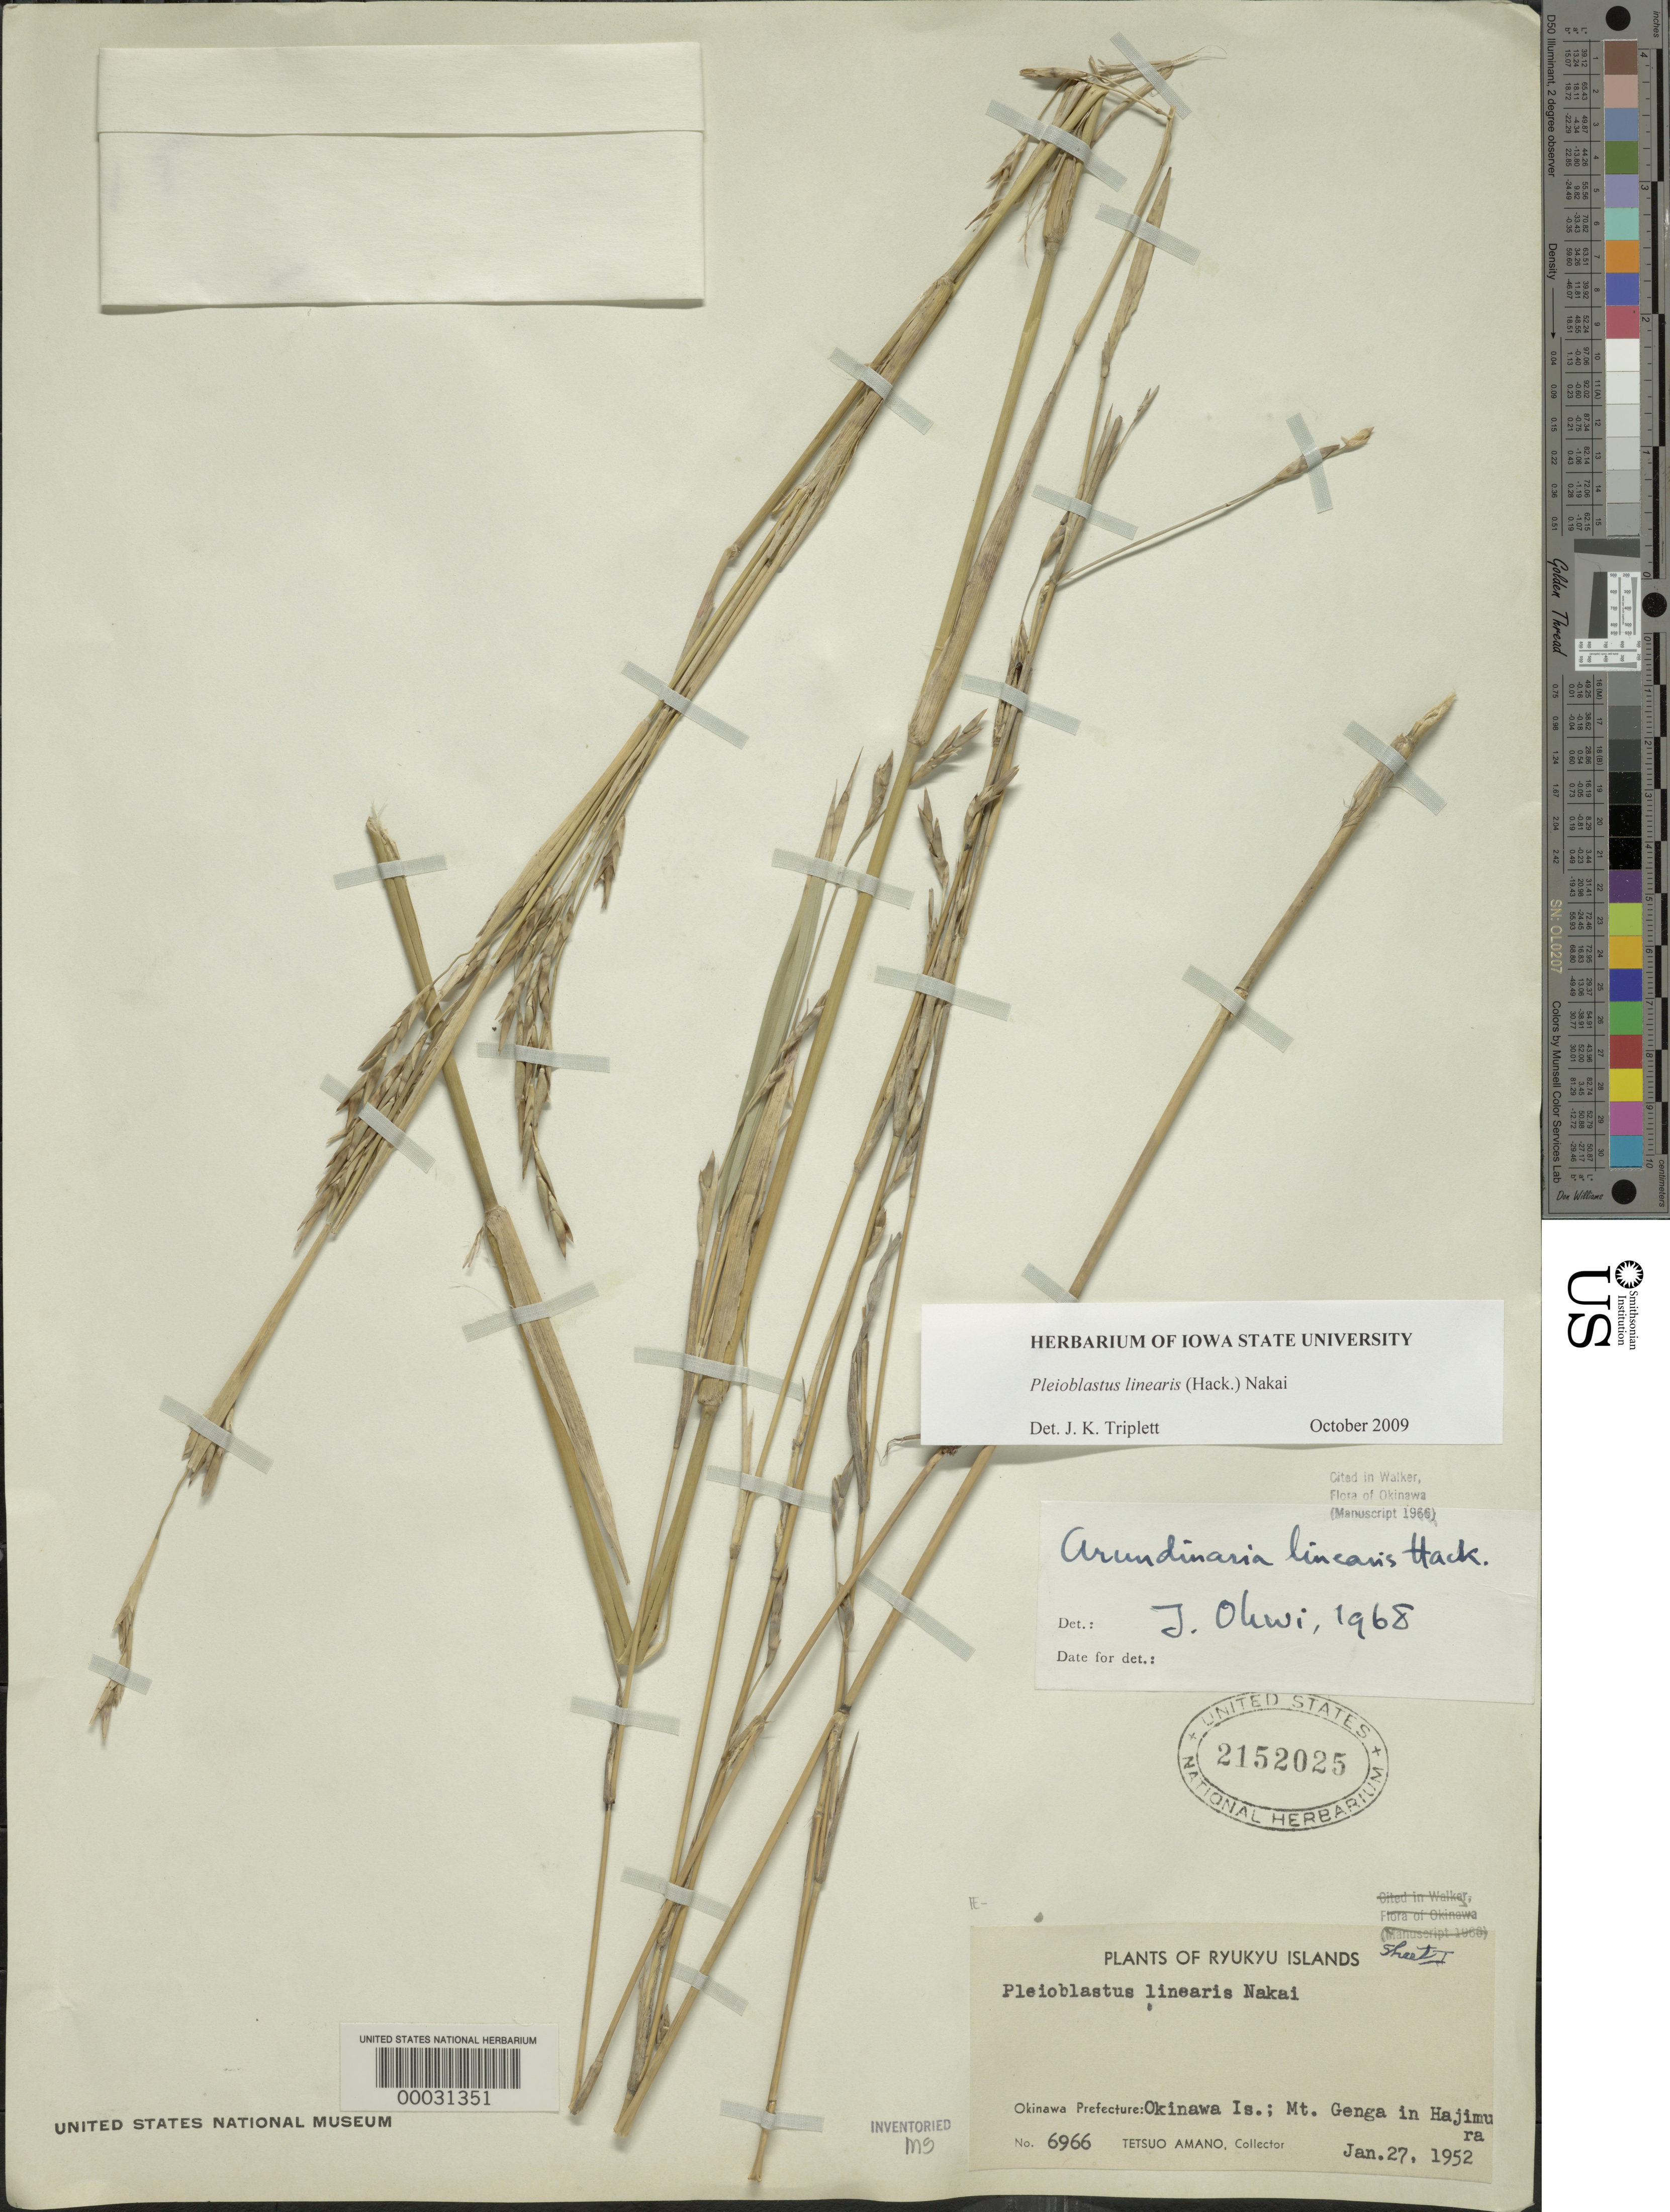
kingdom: Plantae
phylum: Tracheophyta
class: Liliopsida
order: Poales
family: Poaceae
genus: Pleioblastus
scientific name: Pleioblastus linearis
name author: (Hack.) Nakai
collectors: T. Amano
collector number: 6966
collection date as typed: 27 Jan 1952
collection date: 1952-01-27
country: Japan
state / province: Okinawa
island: Ryukyu Is.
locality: Mt. genga, hajimura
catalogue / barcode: US 2152025